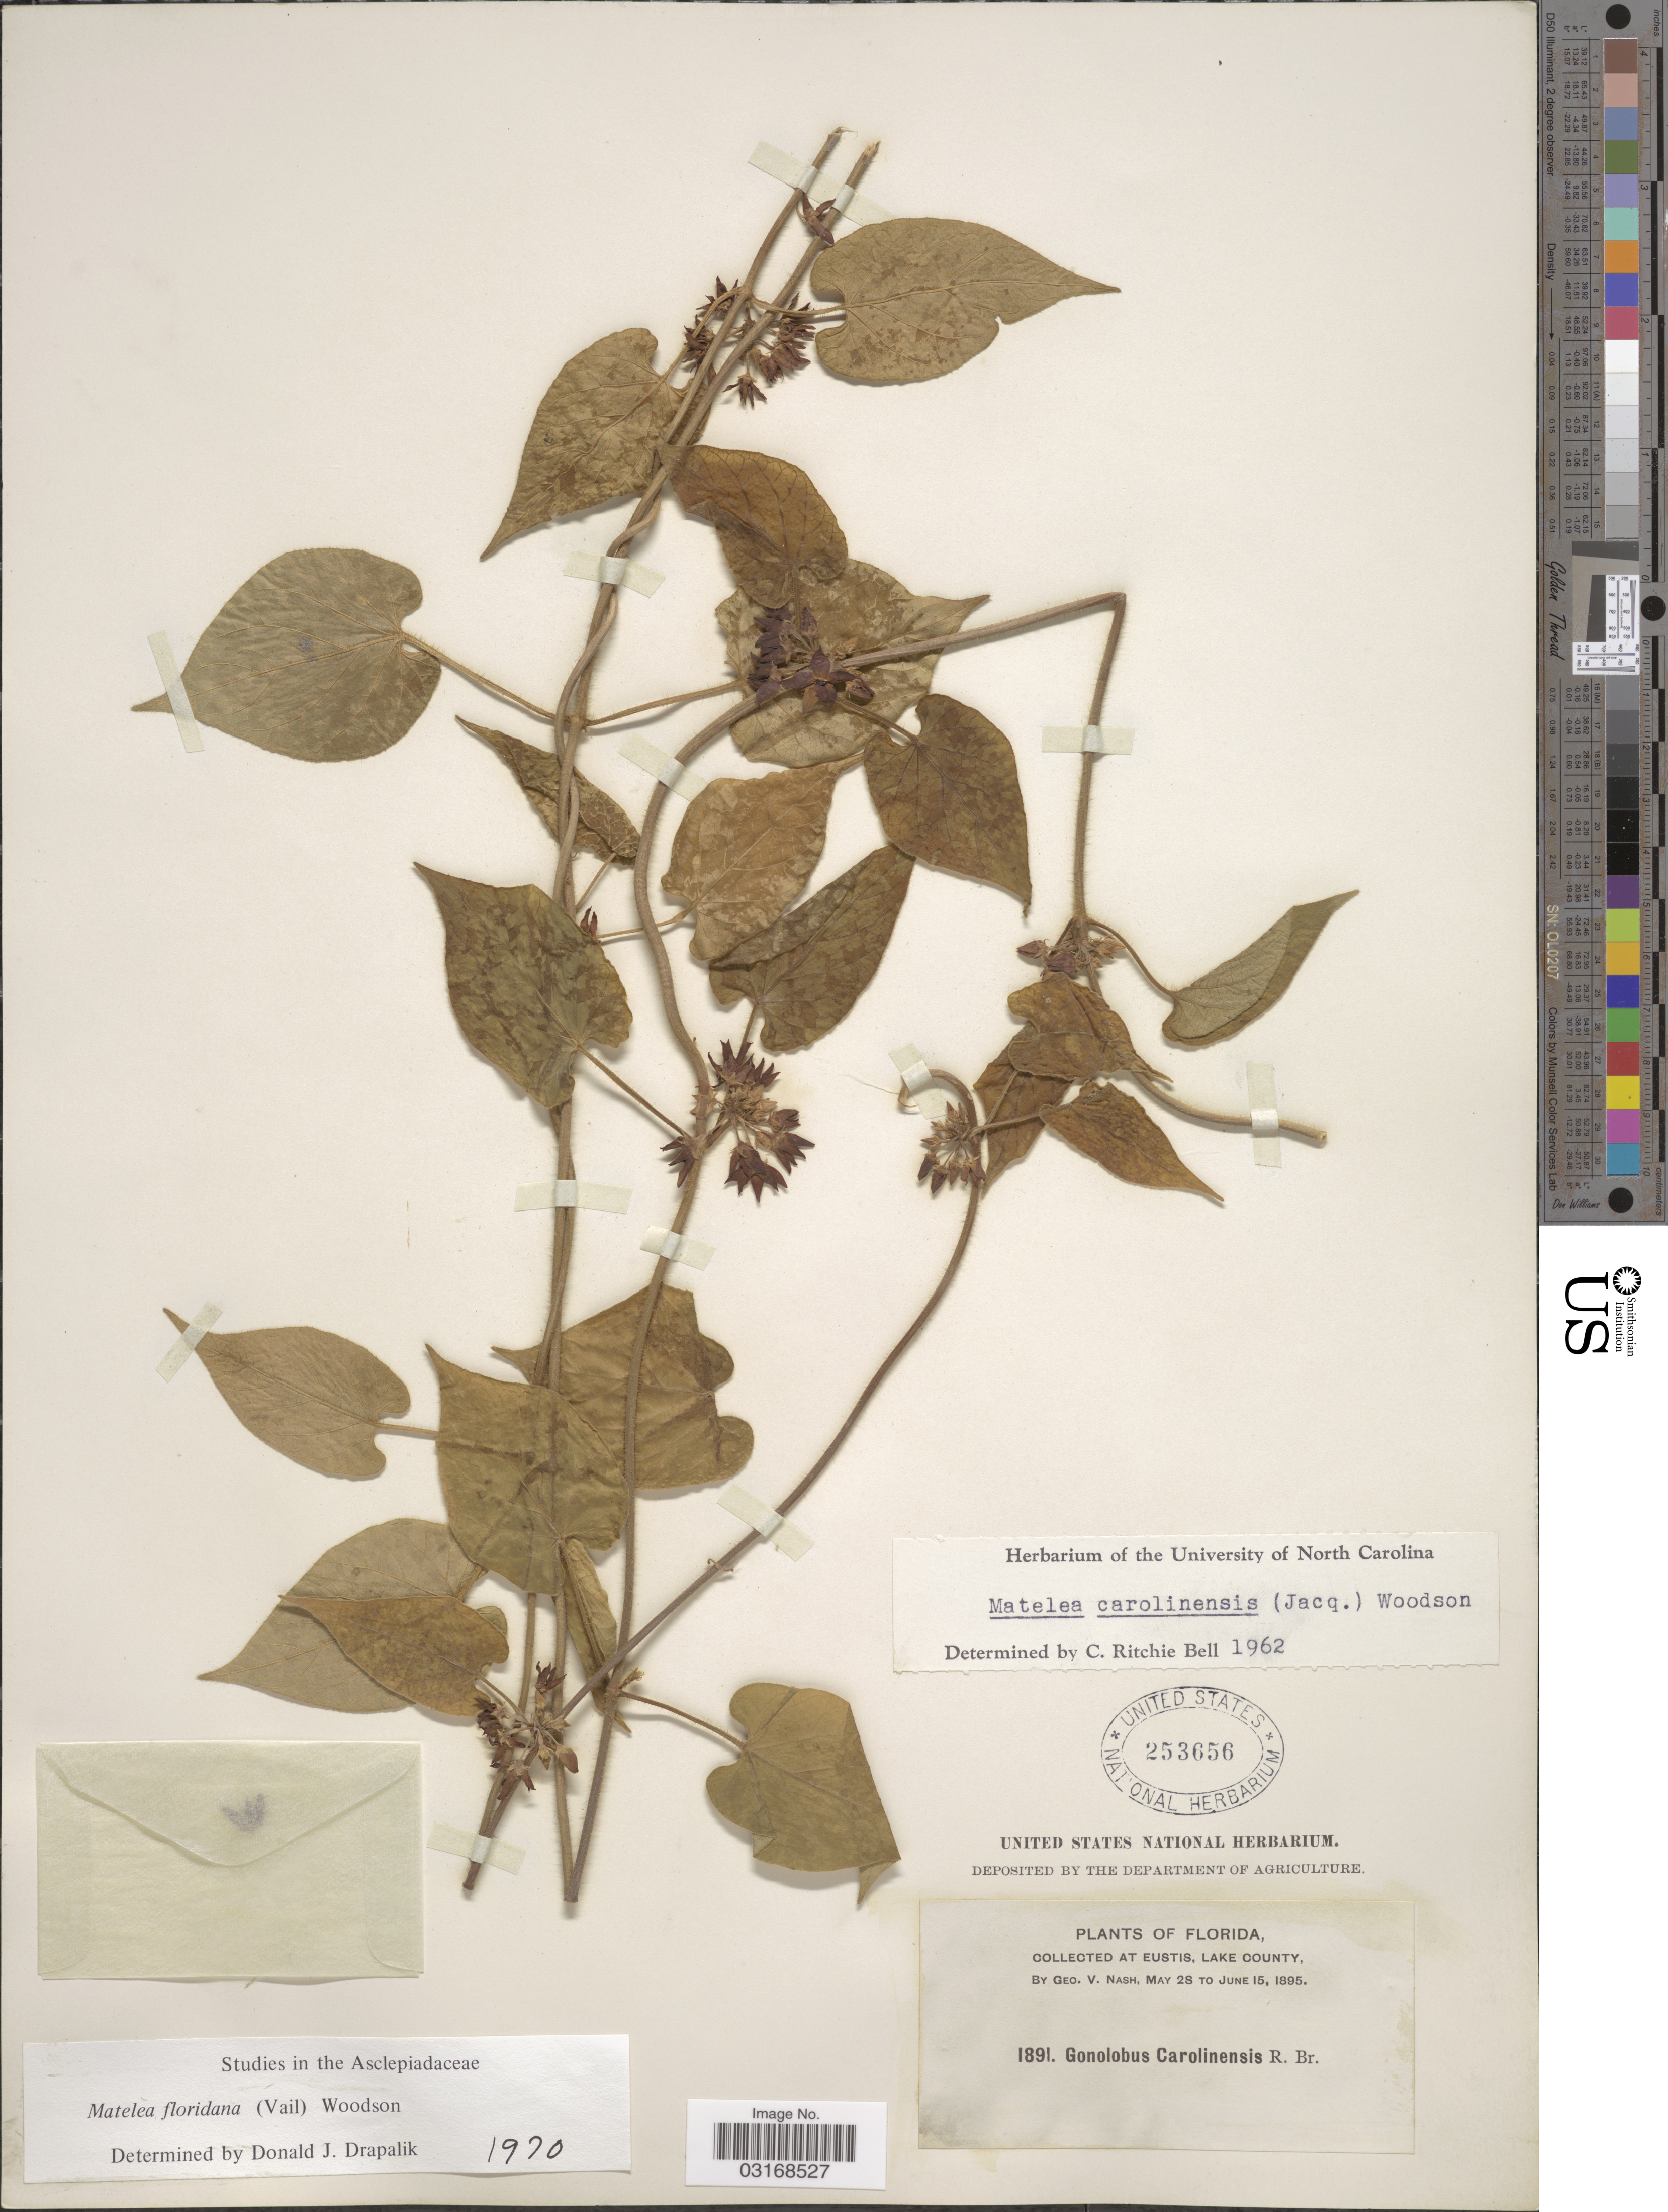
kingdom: Plantae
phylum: Tracheophyta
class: Magnoliopsida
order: Gentianales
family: Apocynaceae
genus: Matelea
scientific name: Matelea floridana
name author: (Vail) Woodson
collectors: G. V. Nash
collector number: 1891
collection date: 1895-05-28/1895-06-15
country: United States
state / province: Florida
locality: Eustis, Lake County.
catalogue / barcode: US 253656